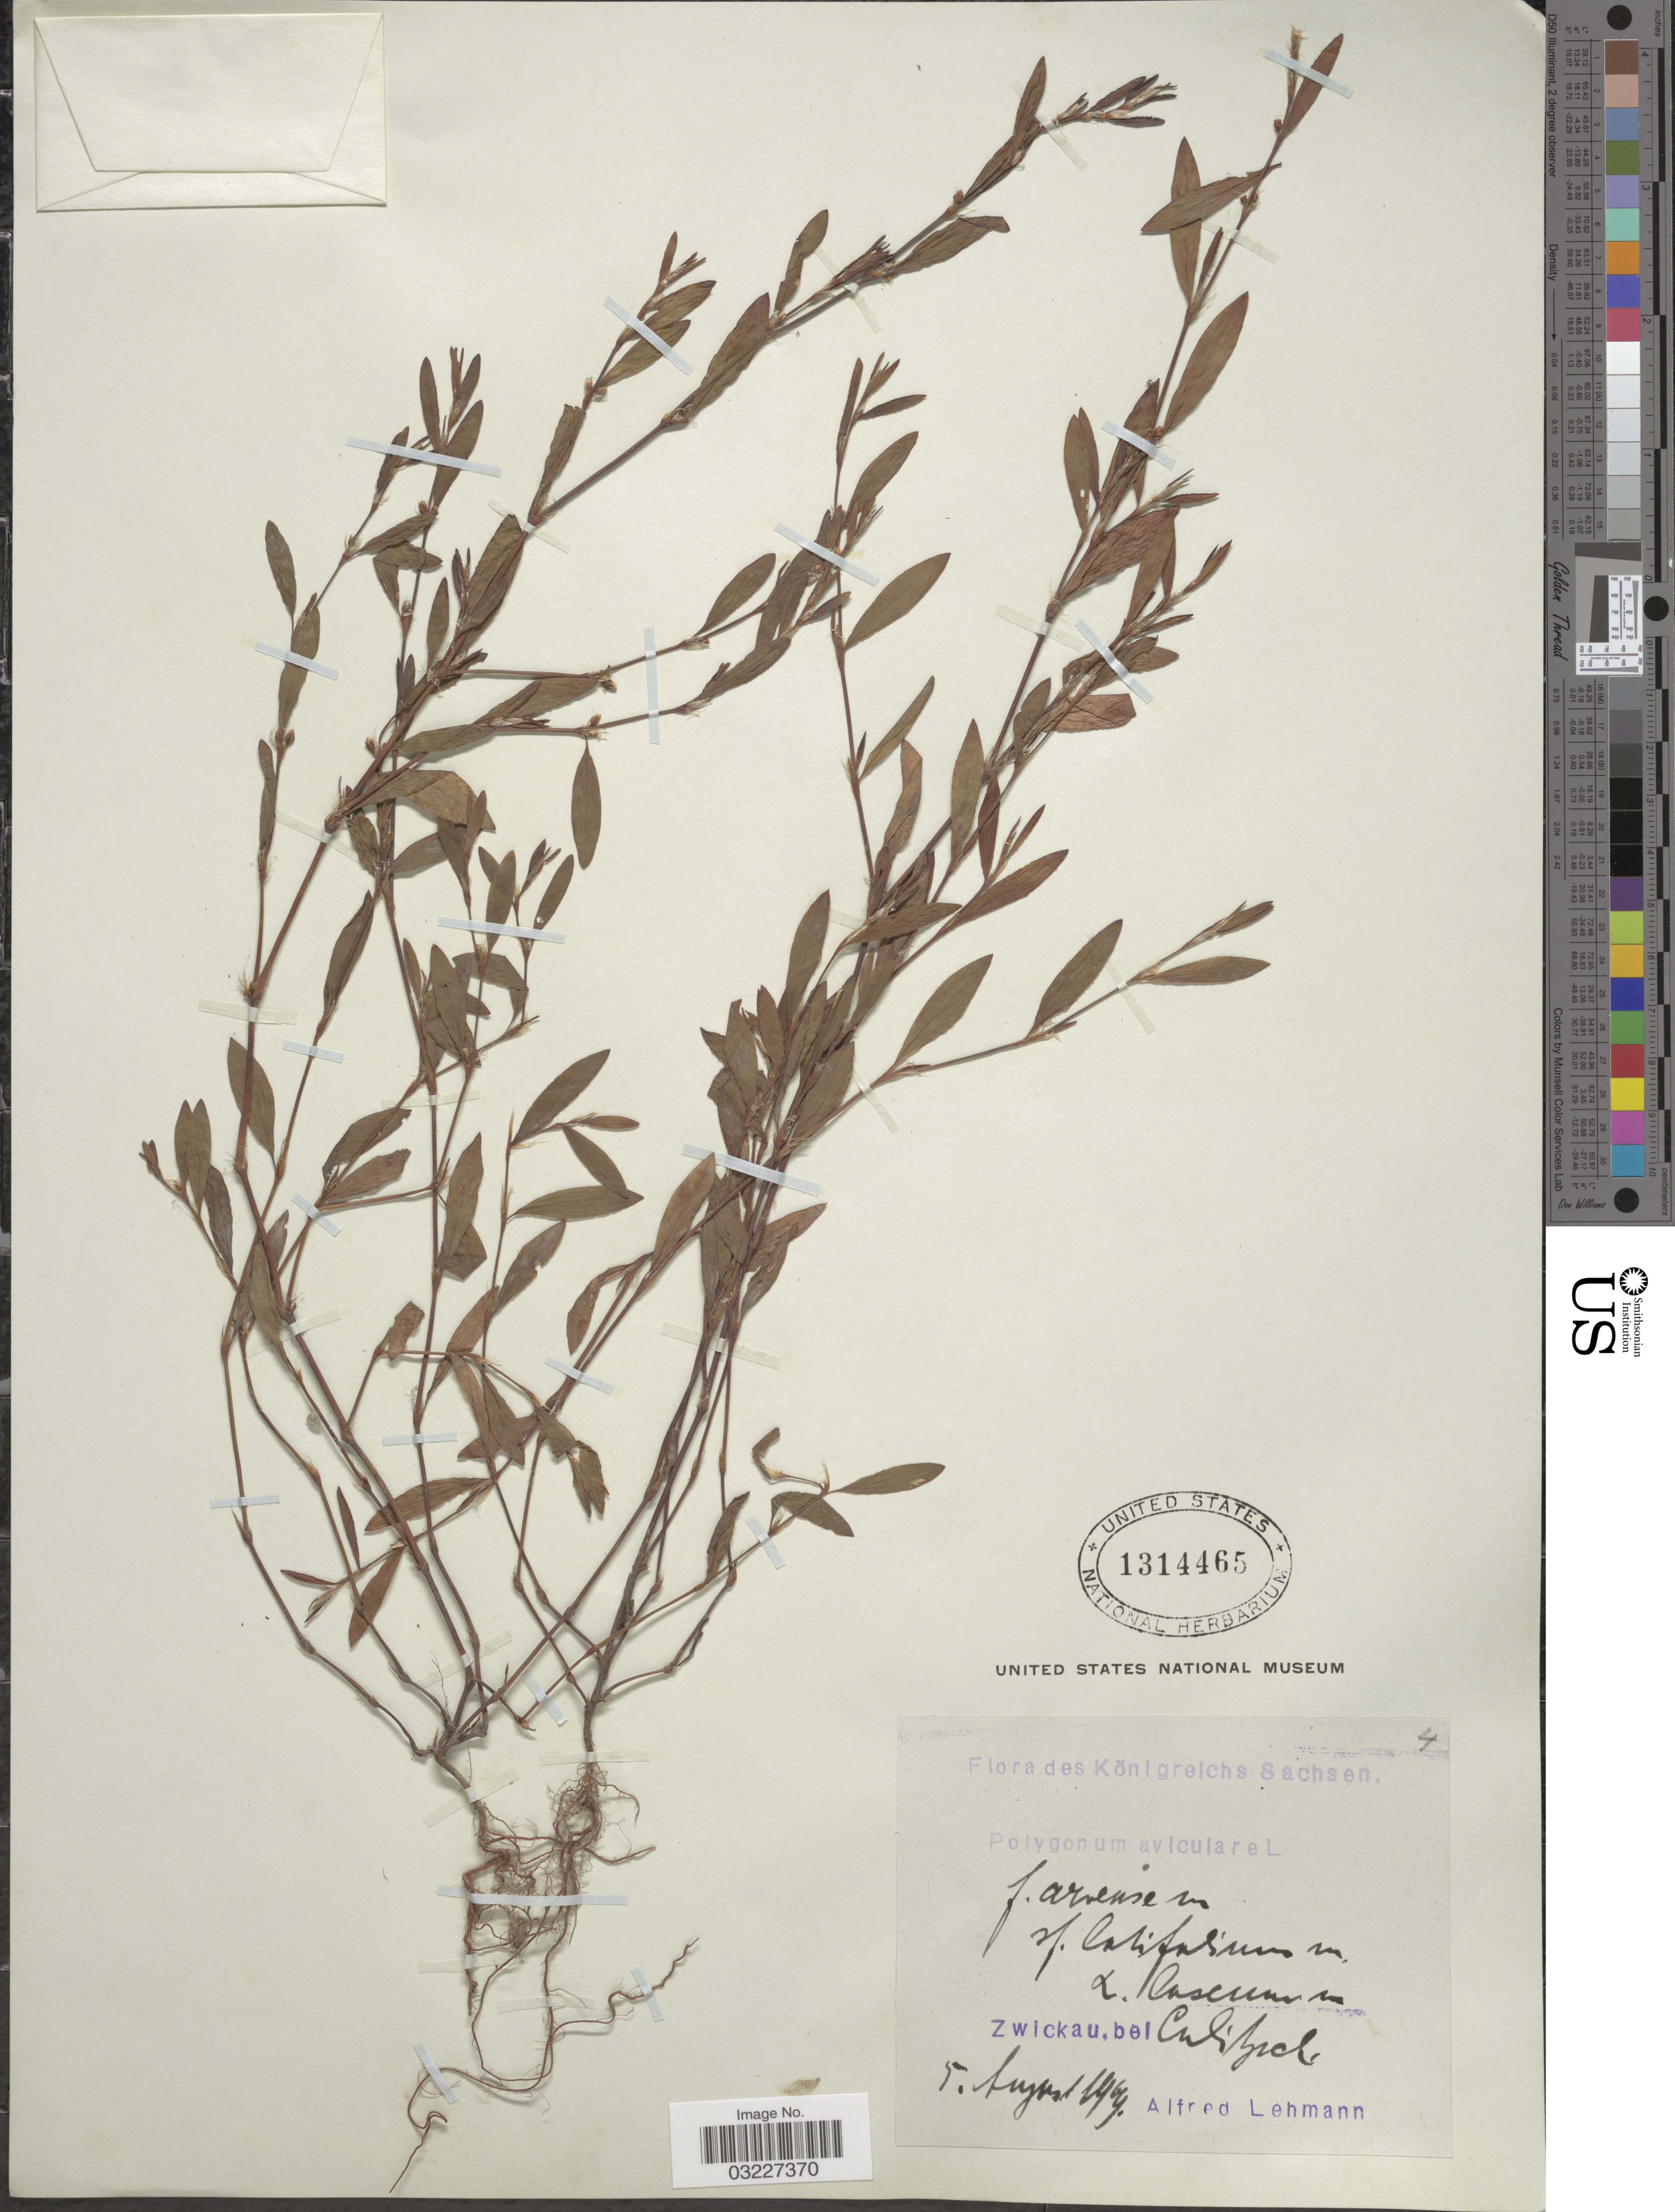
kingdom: Plantae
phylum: Tracheophyta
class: Magnoliopsida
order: Caryophyllales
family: Polygonaceae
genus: Polygonum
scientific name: Polygonum aviculare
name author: L.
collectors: A. Lehmann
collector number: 4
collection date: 1909-08-05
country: Germany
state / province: Sachsen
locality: Königreichs Sachsen. Zwickau, bel Culigrel [interpreted].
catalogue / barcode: US 1314465